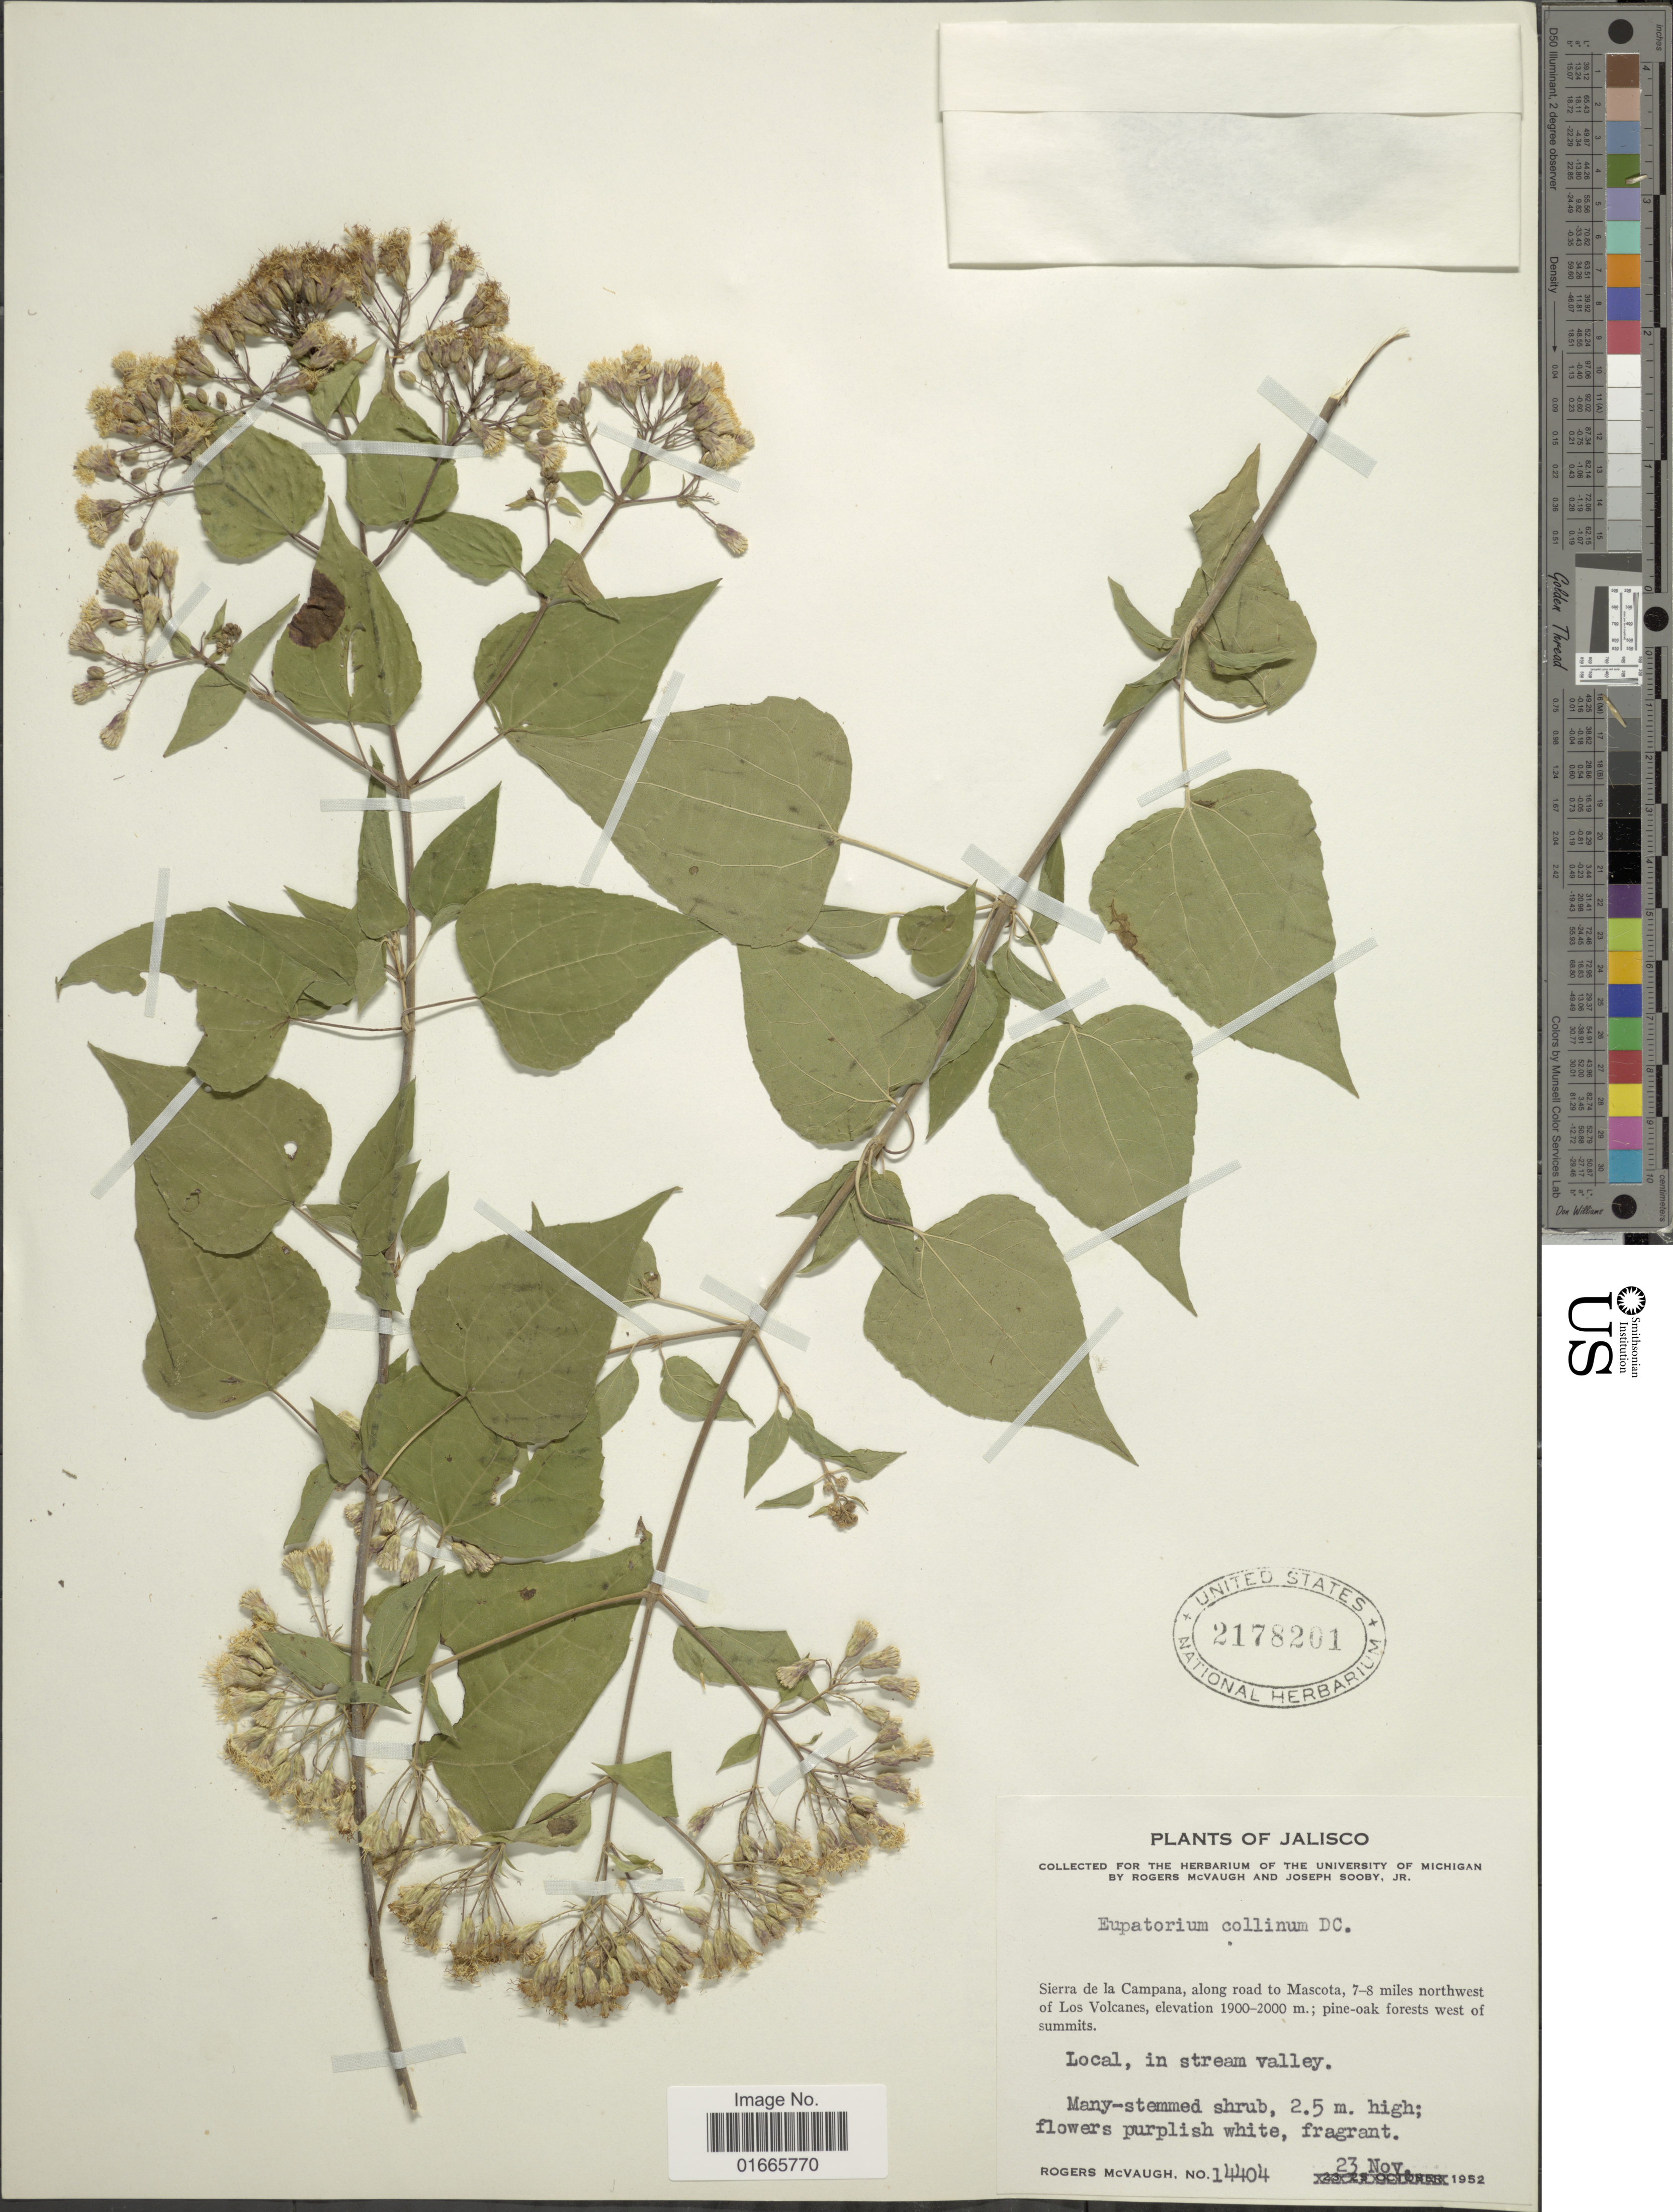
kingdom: Plantae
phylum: Tracheophyta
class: Magnoliopsida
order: Asterales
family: Asteraceae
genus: Chromolaena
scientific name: Chromolaena collina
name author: (DC.) R.M. King & H. Rob.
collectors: R. McVaugh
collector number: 14404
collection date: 1952-11-23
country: Mexico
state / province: Jalisco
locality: Sierra de la Campana, along road to Mascota, 7-8 miles northwest of Los Volcanes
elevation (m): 1900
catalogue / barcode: US 2178201